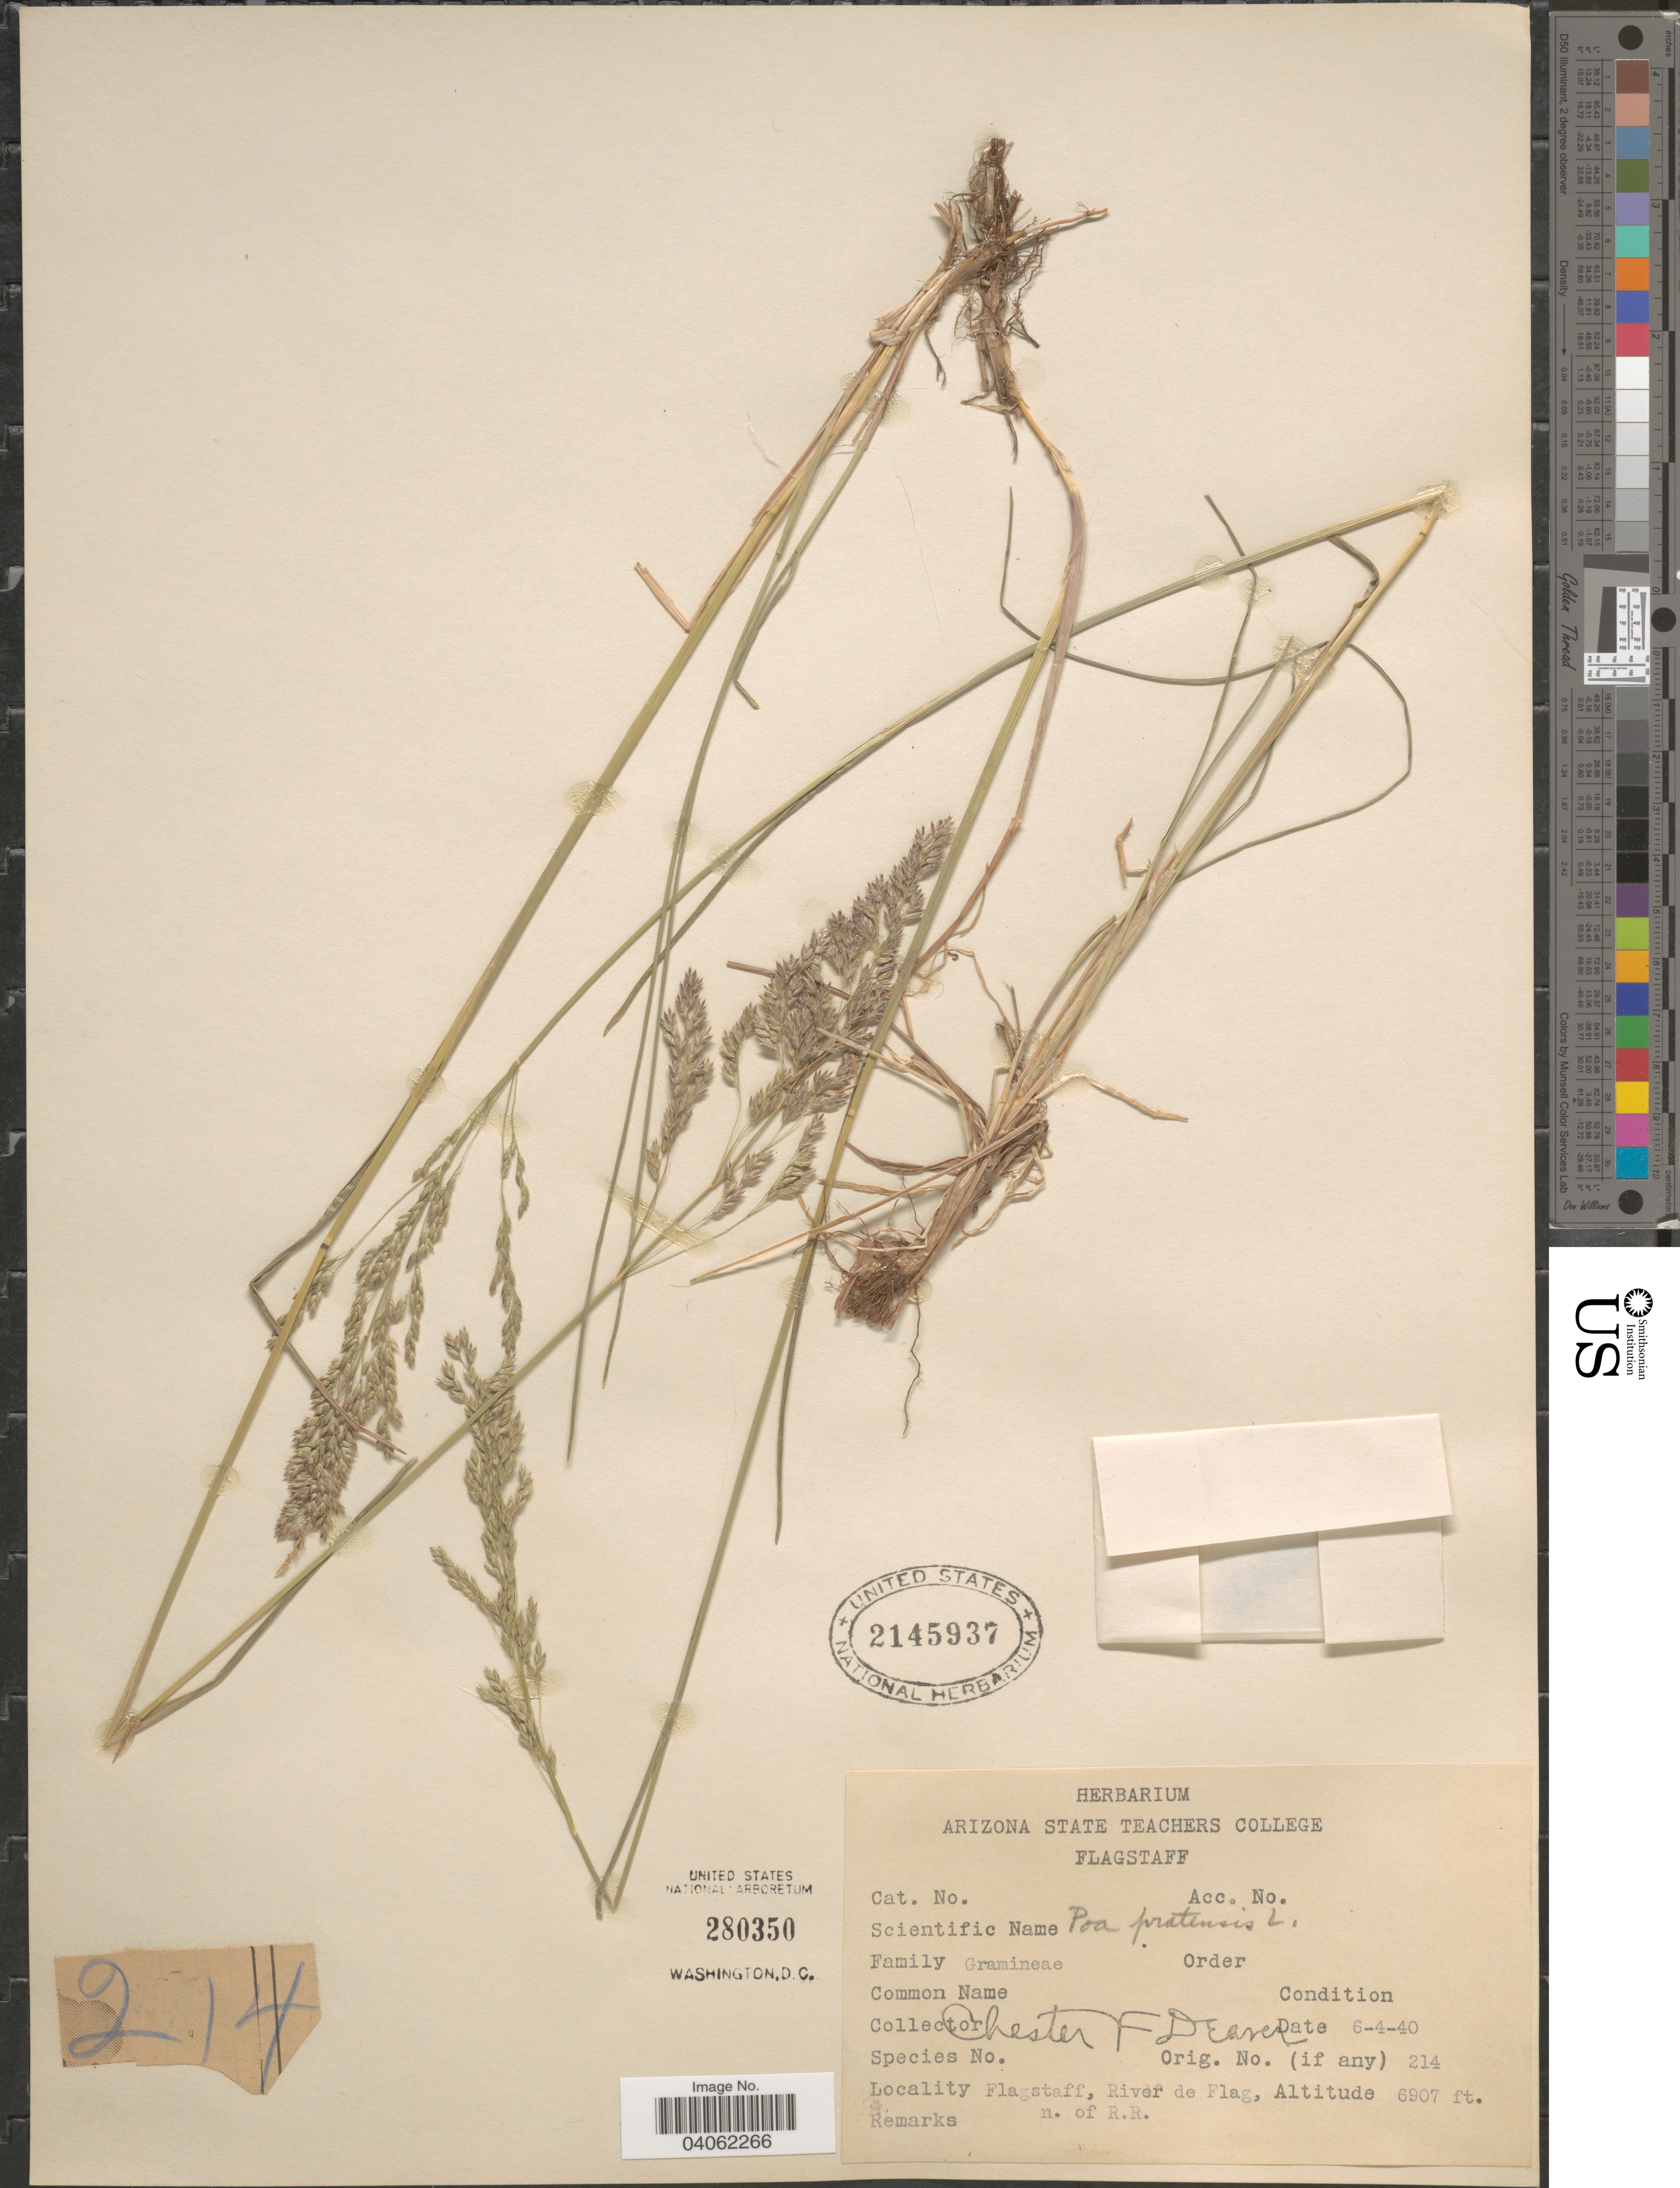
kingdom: Plantae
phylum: Tracheophyta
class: Liliopsida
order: Poales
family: Poaceae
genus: Poa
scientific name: Poa pratensis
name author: L.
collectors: C. Deaver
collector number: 214 ?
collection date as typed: Transcribed d/m/y: 4/6/40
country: United States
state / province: Arizona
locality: Flagstaff, River de Flag, n. of R.R.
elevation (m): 2105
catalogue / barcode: US 2145937